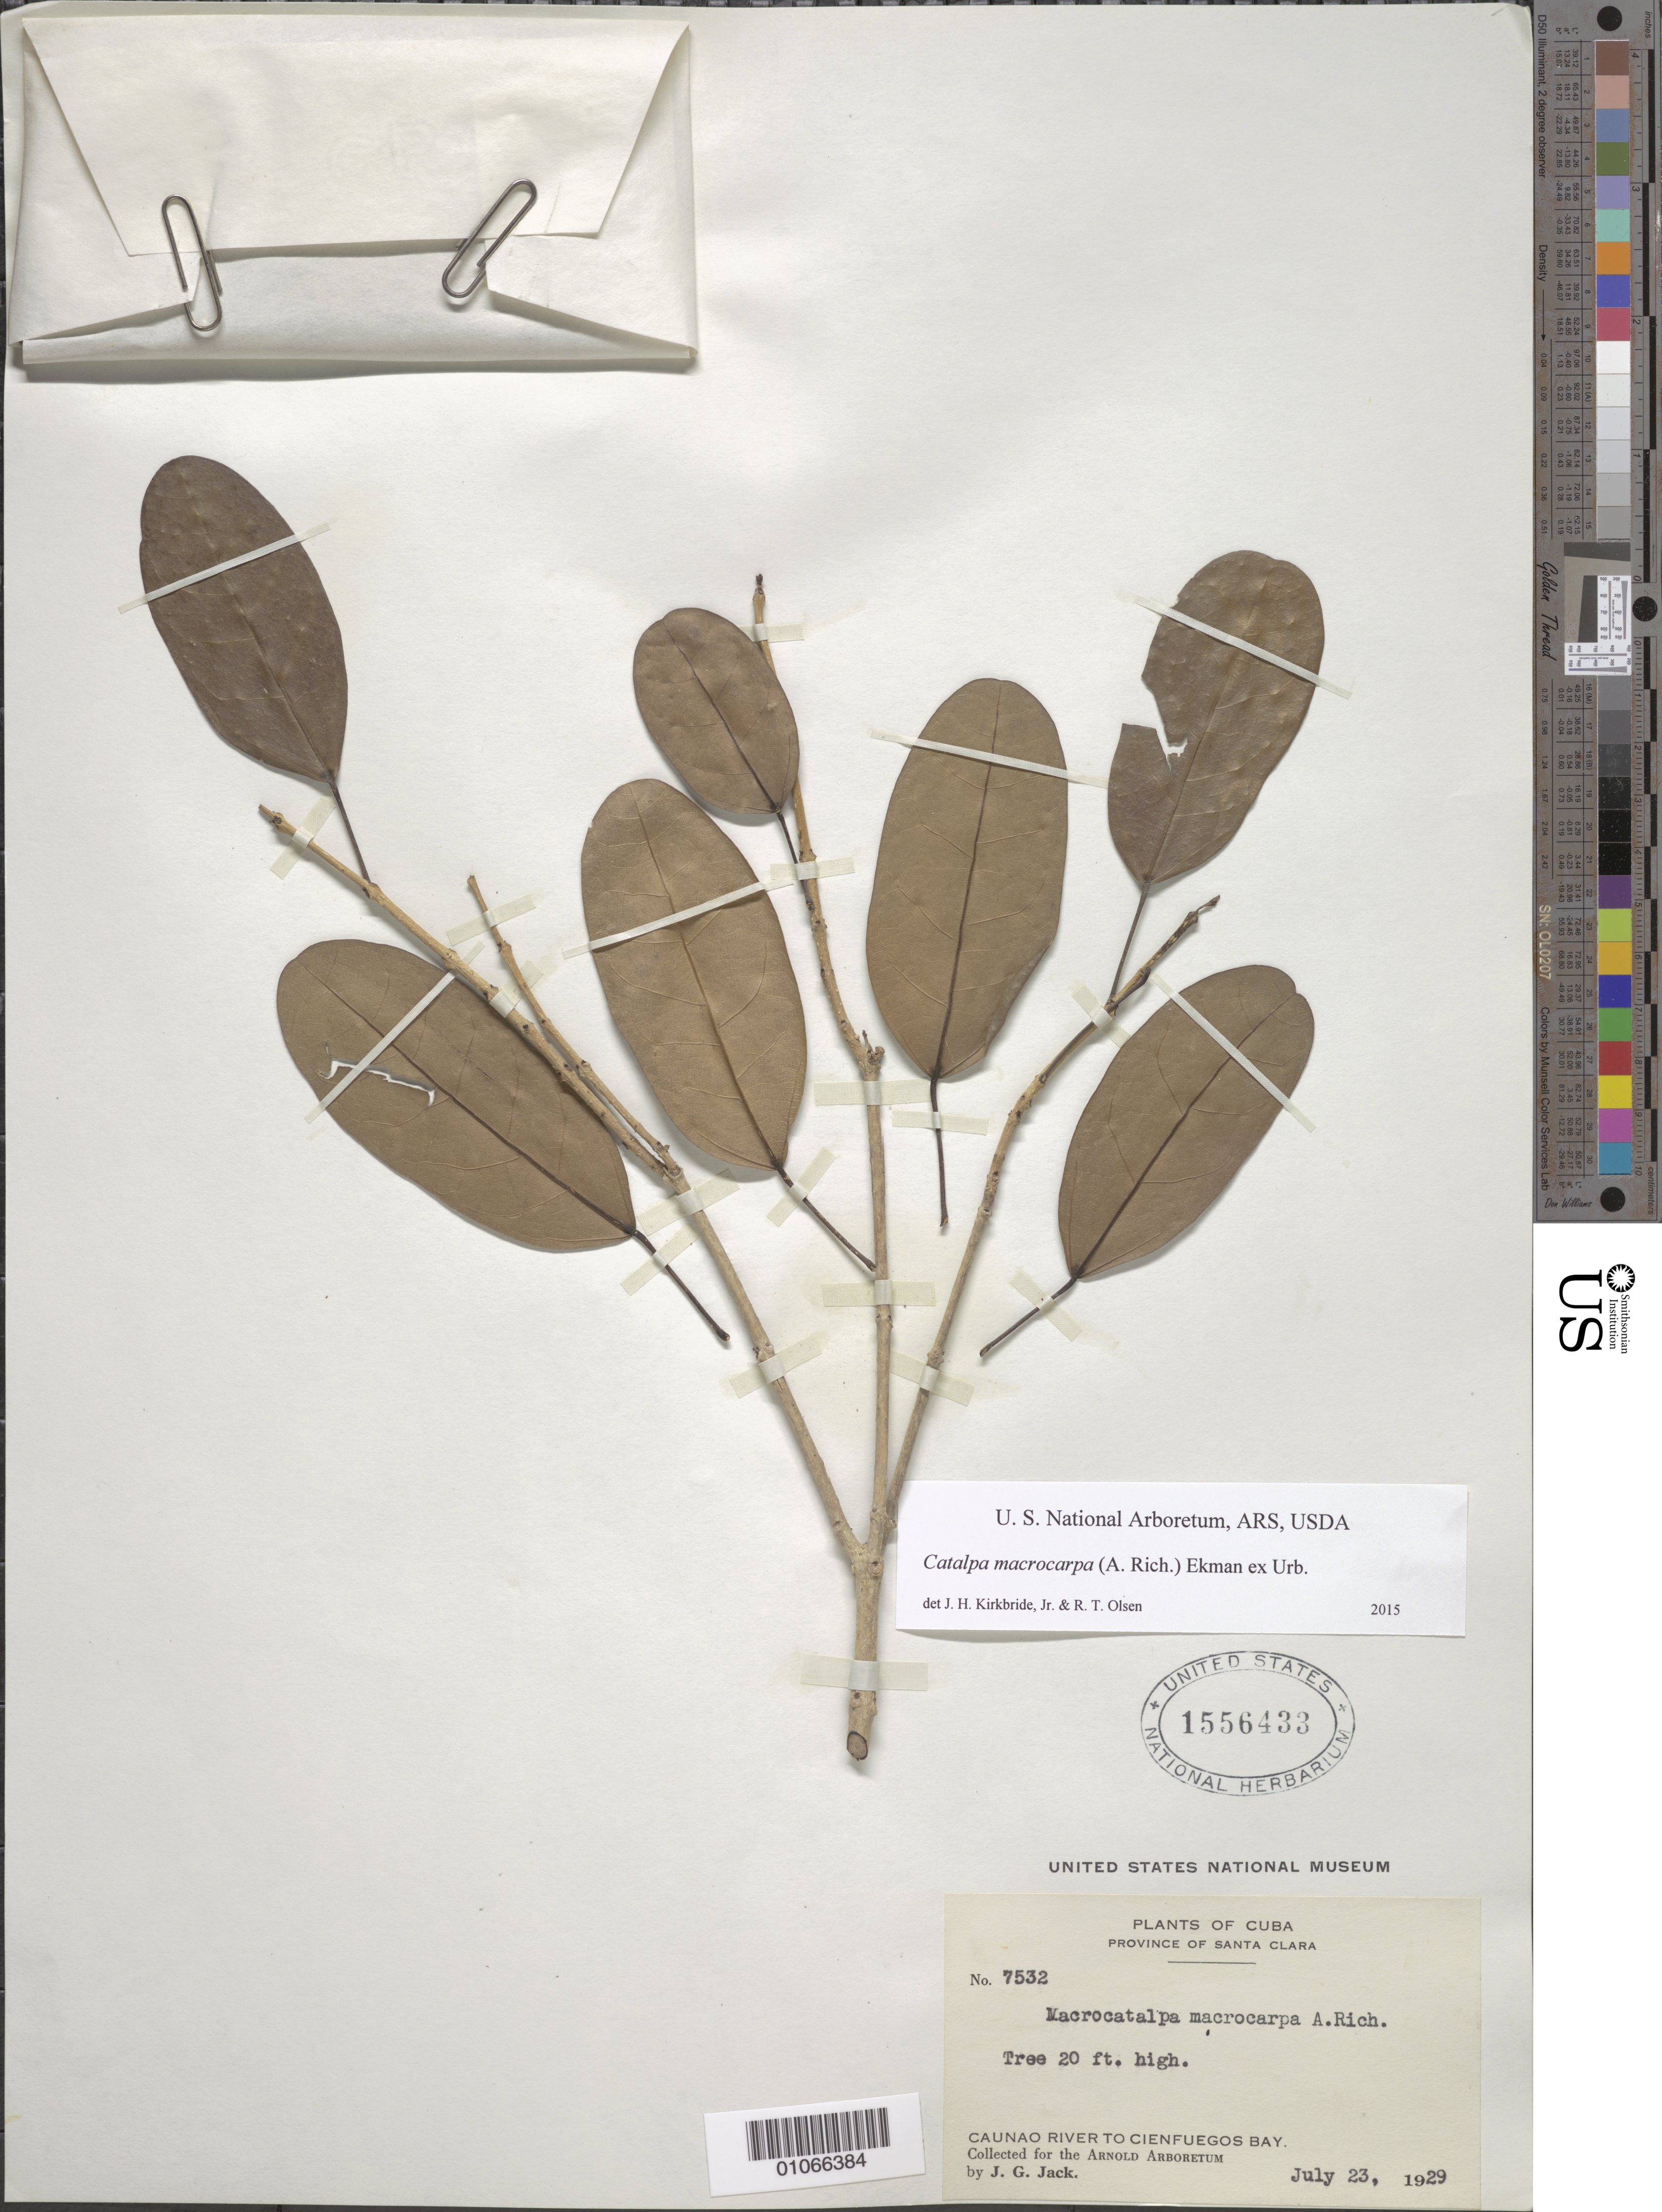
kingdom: Plantae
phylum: Tracheophyta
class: Magnoliopsida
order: Lamiales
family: Bignoniaceae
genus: Catalpa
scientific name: Catalpa macrocarpa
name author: (A. Rich.) Ekman ex Urb.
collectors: J. G. Jack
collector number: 7532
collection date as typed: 23 Jul 1929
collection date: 1929-07-23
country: Cuba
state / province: Villa Clara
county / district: Santa Clara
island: Cuba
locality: Caunao river to Cienfuegos Bay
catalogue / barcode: US 1556433